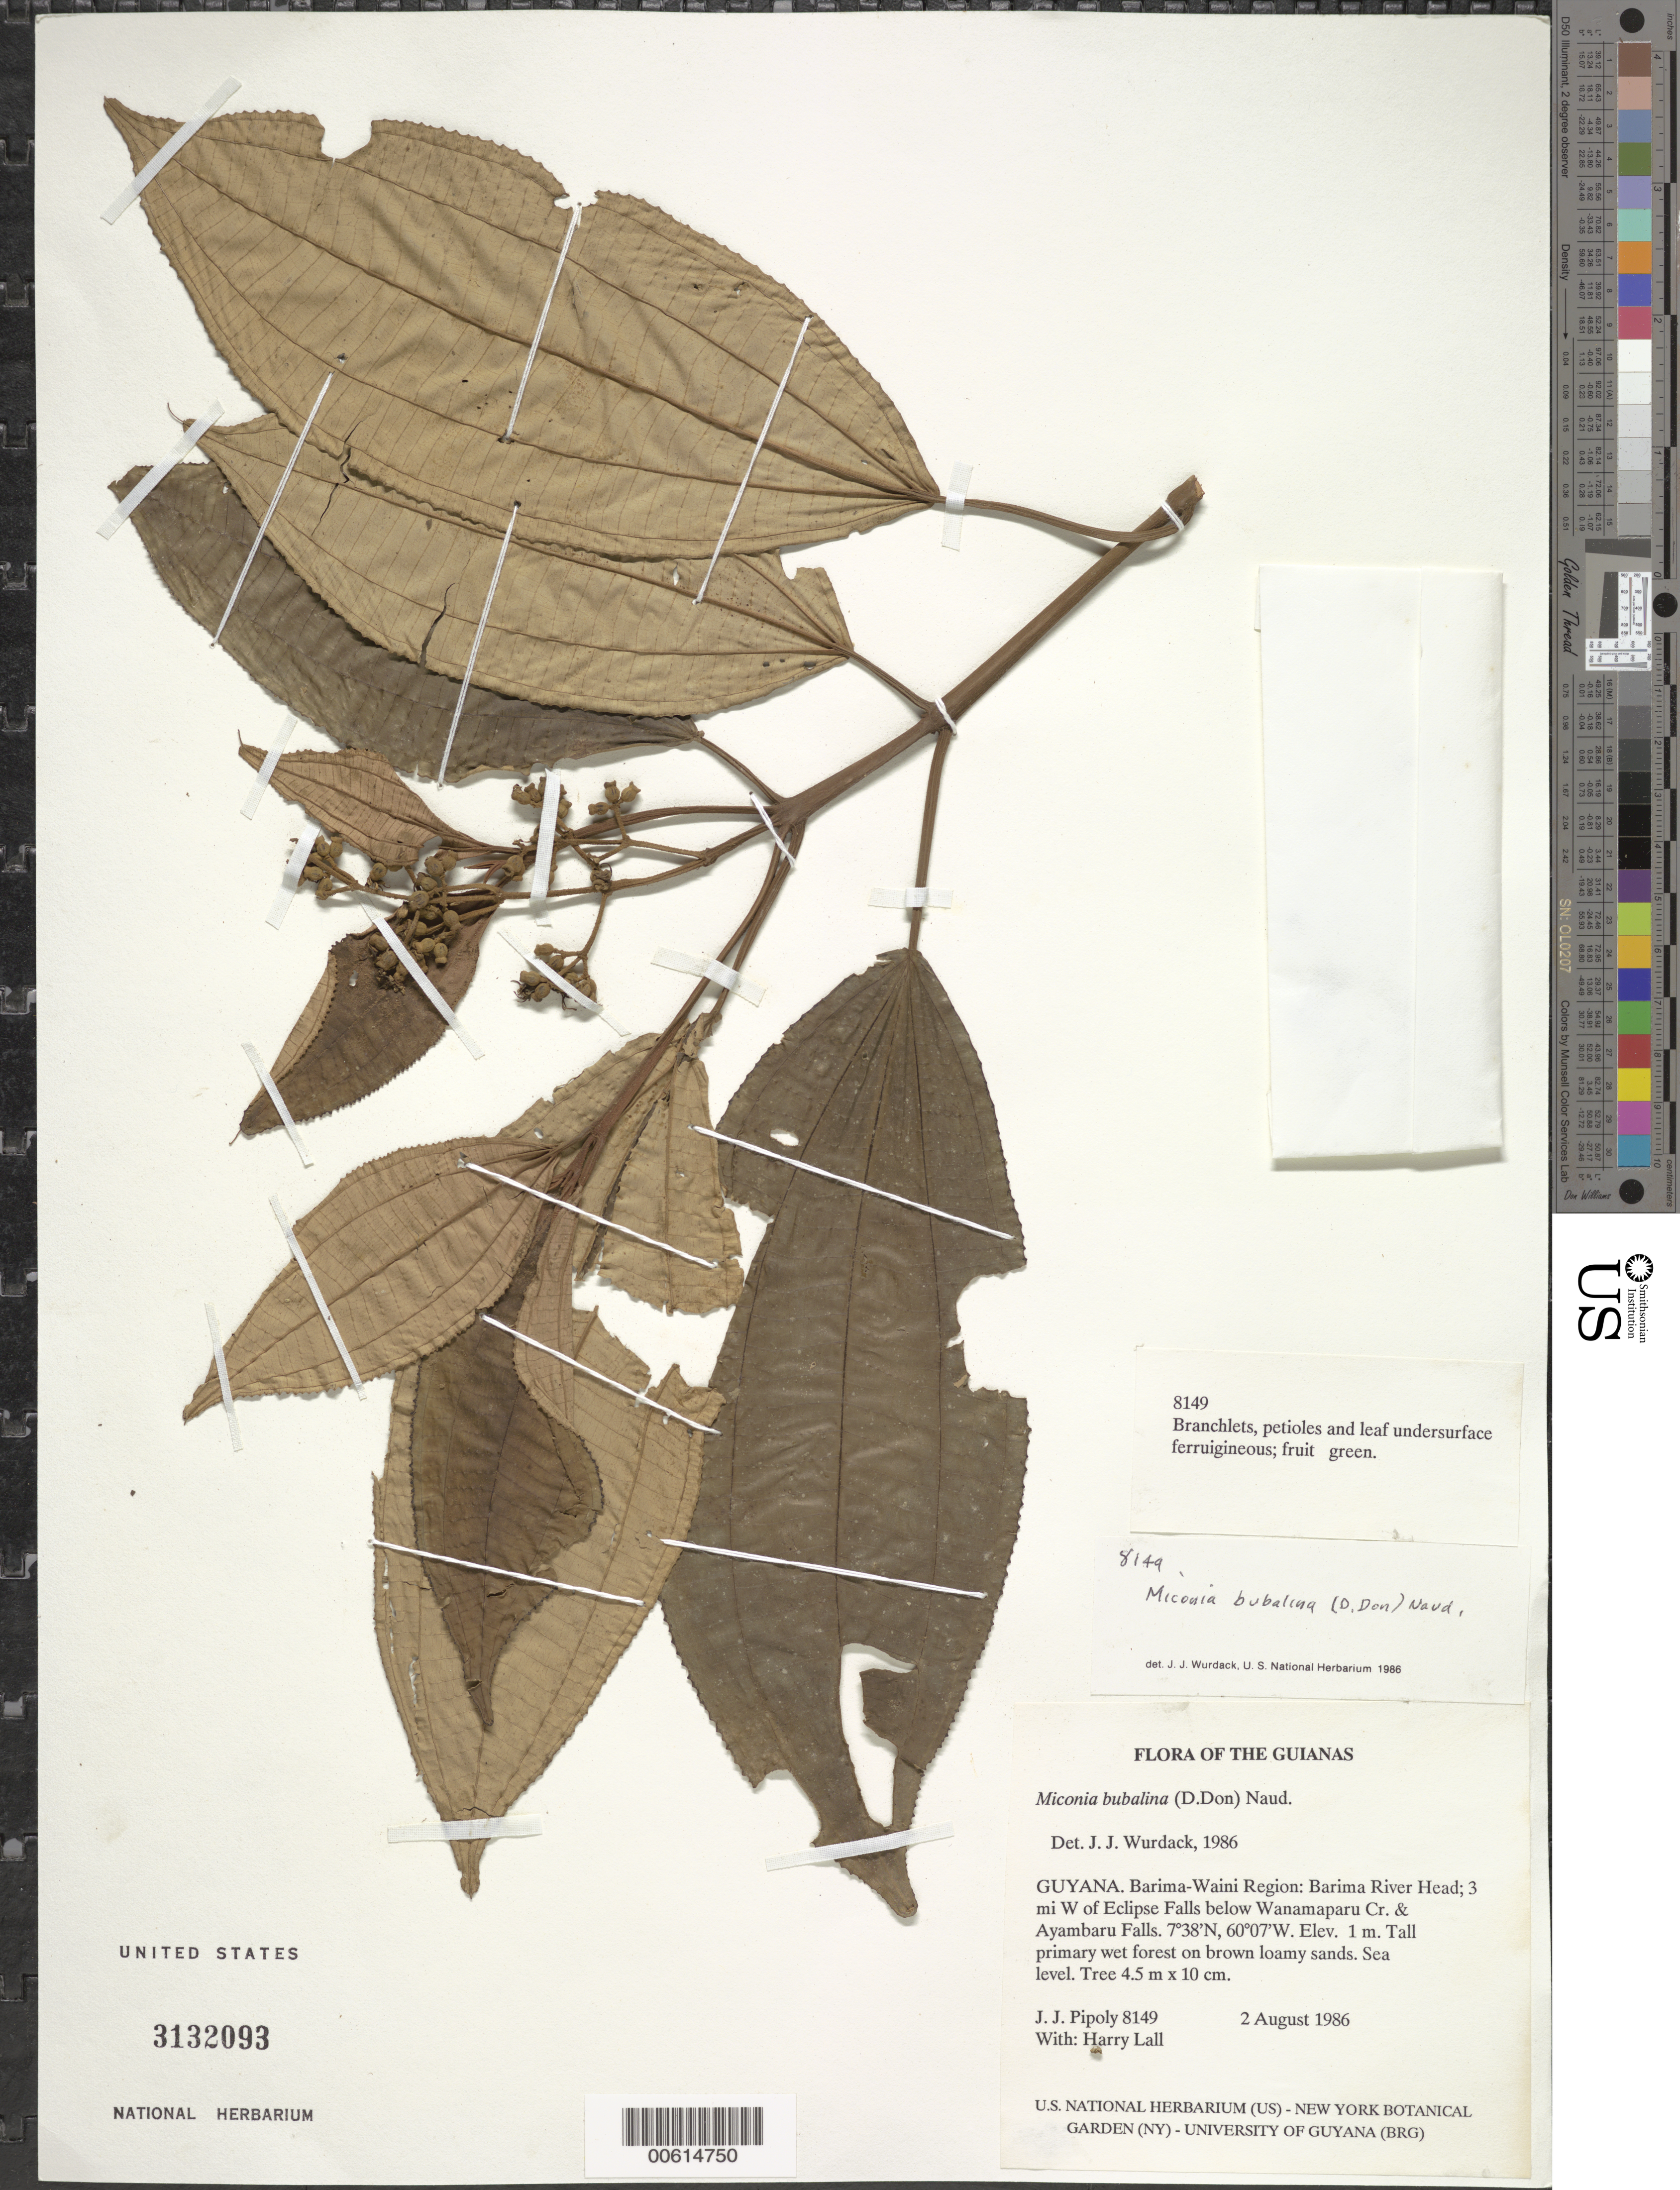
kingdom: Plantae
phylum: Tracheophyta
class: Magnoliopsida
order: Myrtales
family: Melastomataceae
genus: Miconia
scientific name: Miconia bubalina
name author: Naudin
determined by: Wurdack, John J., (US), US (UNITED STATES)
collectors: J. J. Pipoly & H. Lall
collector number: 8149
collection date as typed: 2 August 1986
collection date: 1986-08-02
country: Guyana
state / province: Barima-Waini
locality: Barima River head; 3 mi W of Eclipse Falls below Wanamaparu Cr. & Ayambaru Falls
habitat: Tall primary wet forest on brown loamy sands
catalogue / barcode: US 3132093